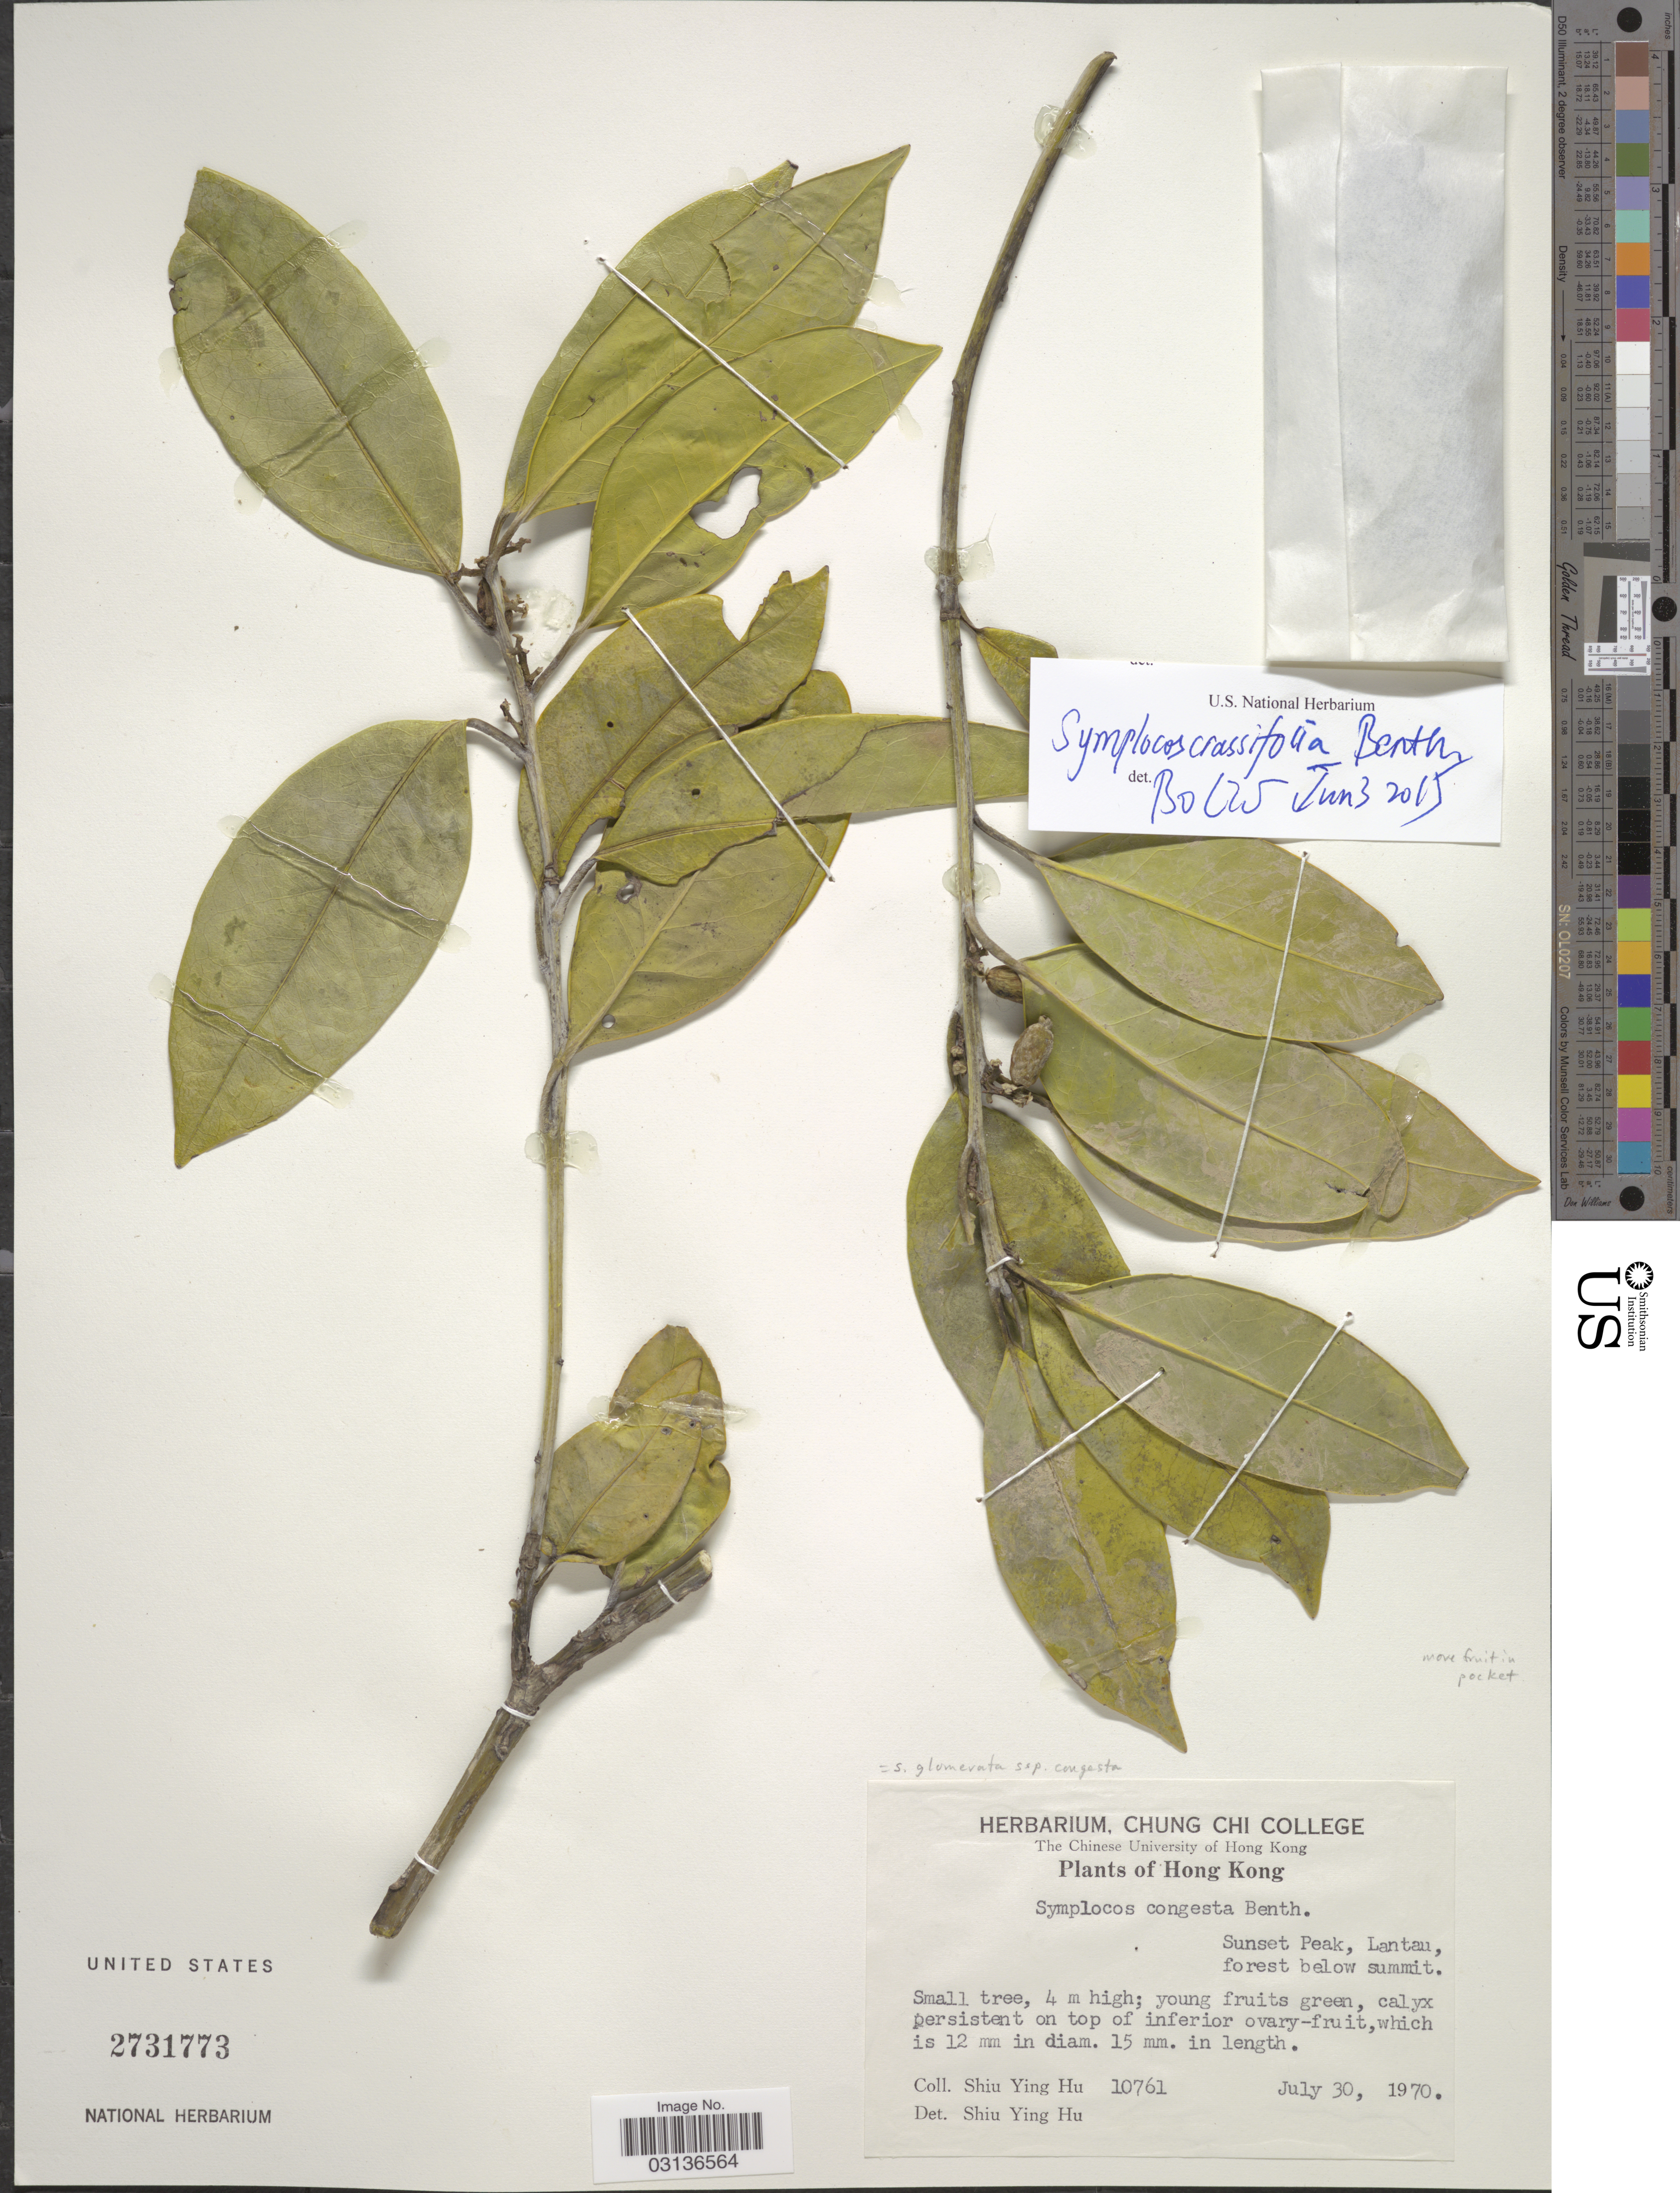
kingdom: Plantae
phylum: Tracheophyta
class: Magnoliopsida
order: Ericales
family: Symplocaceae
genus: Symplocos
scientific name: Symplocos crassifolia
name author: Benth.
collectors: S. Y. Hu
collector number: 10761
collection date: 1970-07-30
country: China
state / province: Hong Kong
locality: Sunset Peak, Lantau, forest below summit.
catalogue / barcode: US 2731773